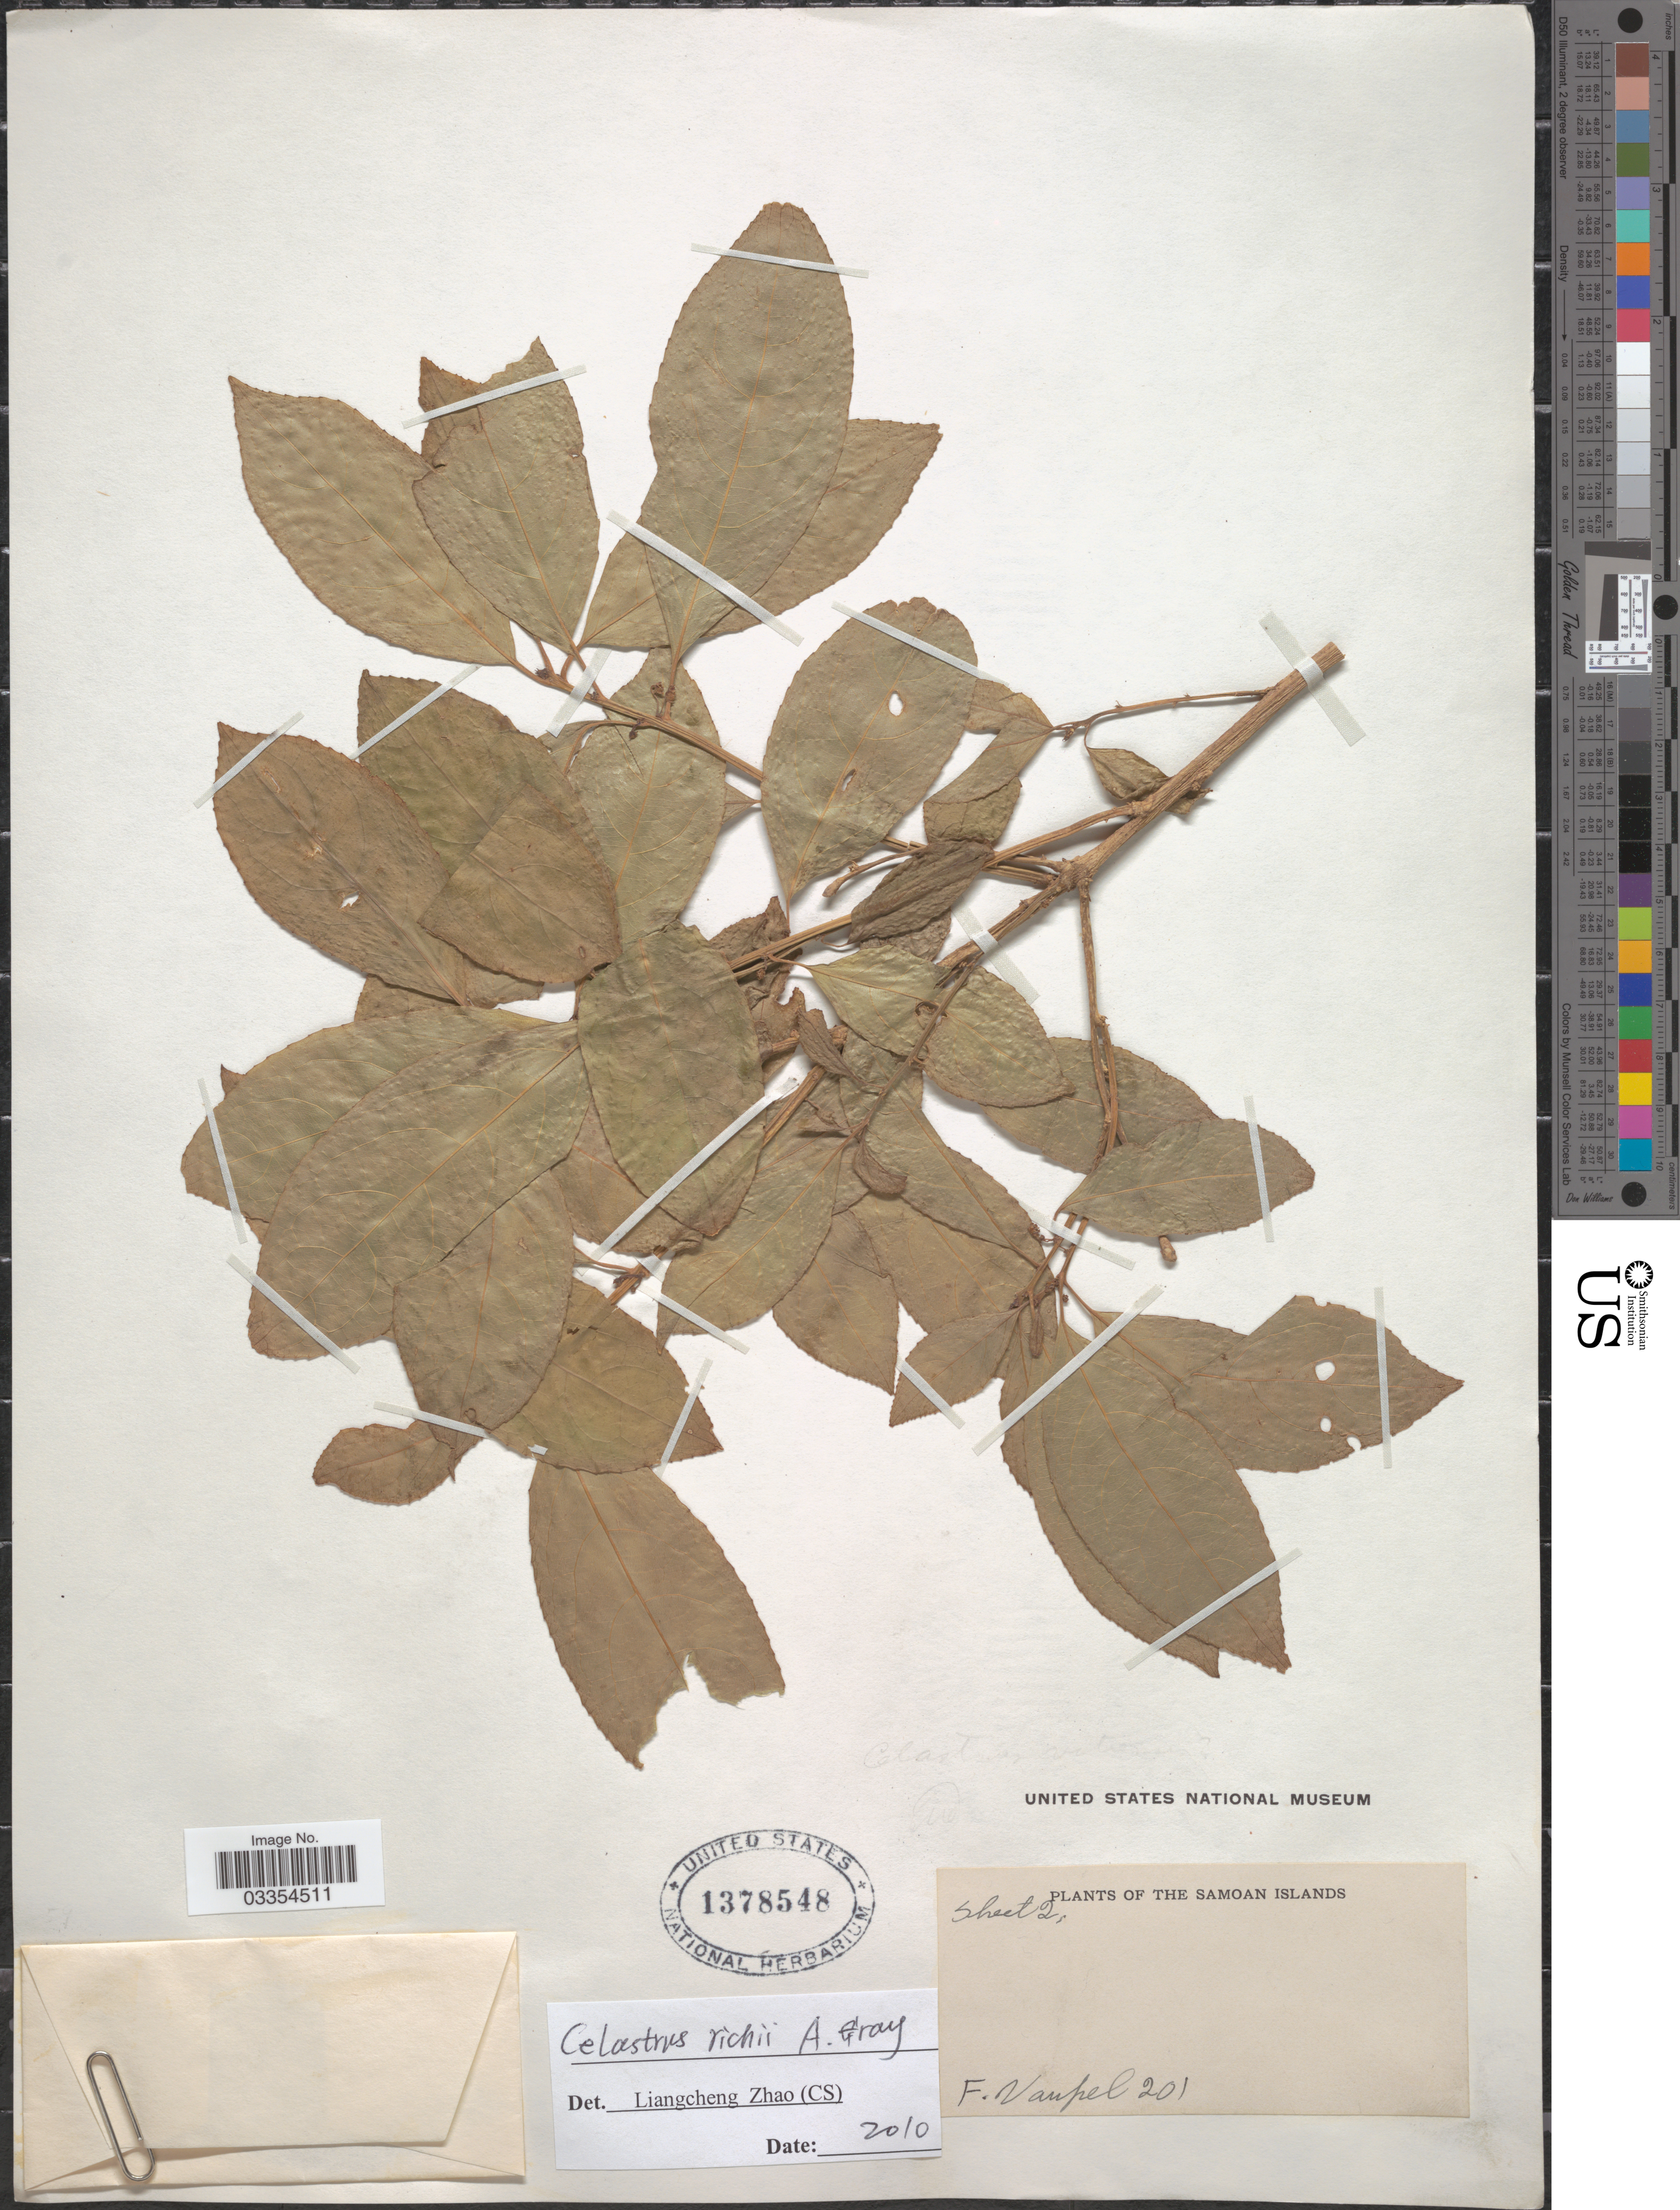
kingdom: Plantae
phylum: Tracheophyta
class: Magnoliopsida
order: Celastrales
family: Celastraceae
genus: Celastrus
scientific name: Celastrus richii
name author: A. Gray in Wilkes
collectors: F. Vaupel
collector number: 201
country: Samoa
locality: Samoan Islands.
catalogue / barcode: US 1378548